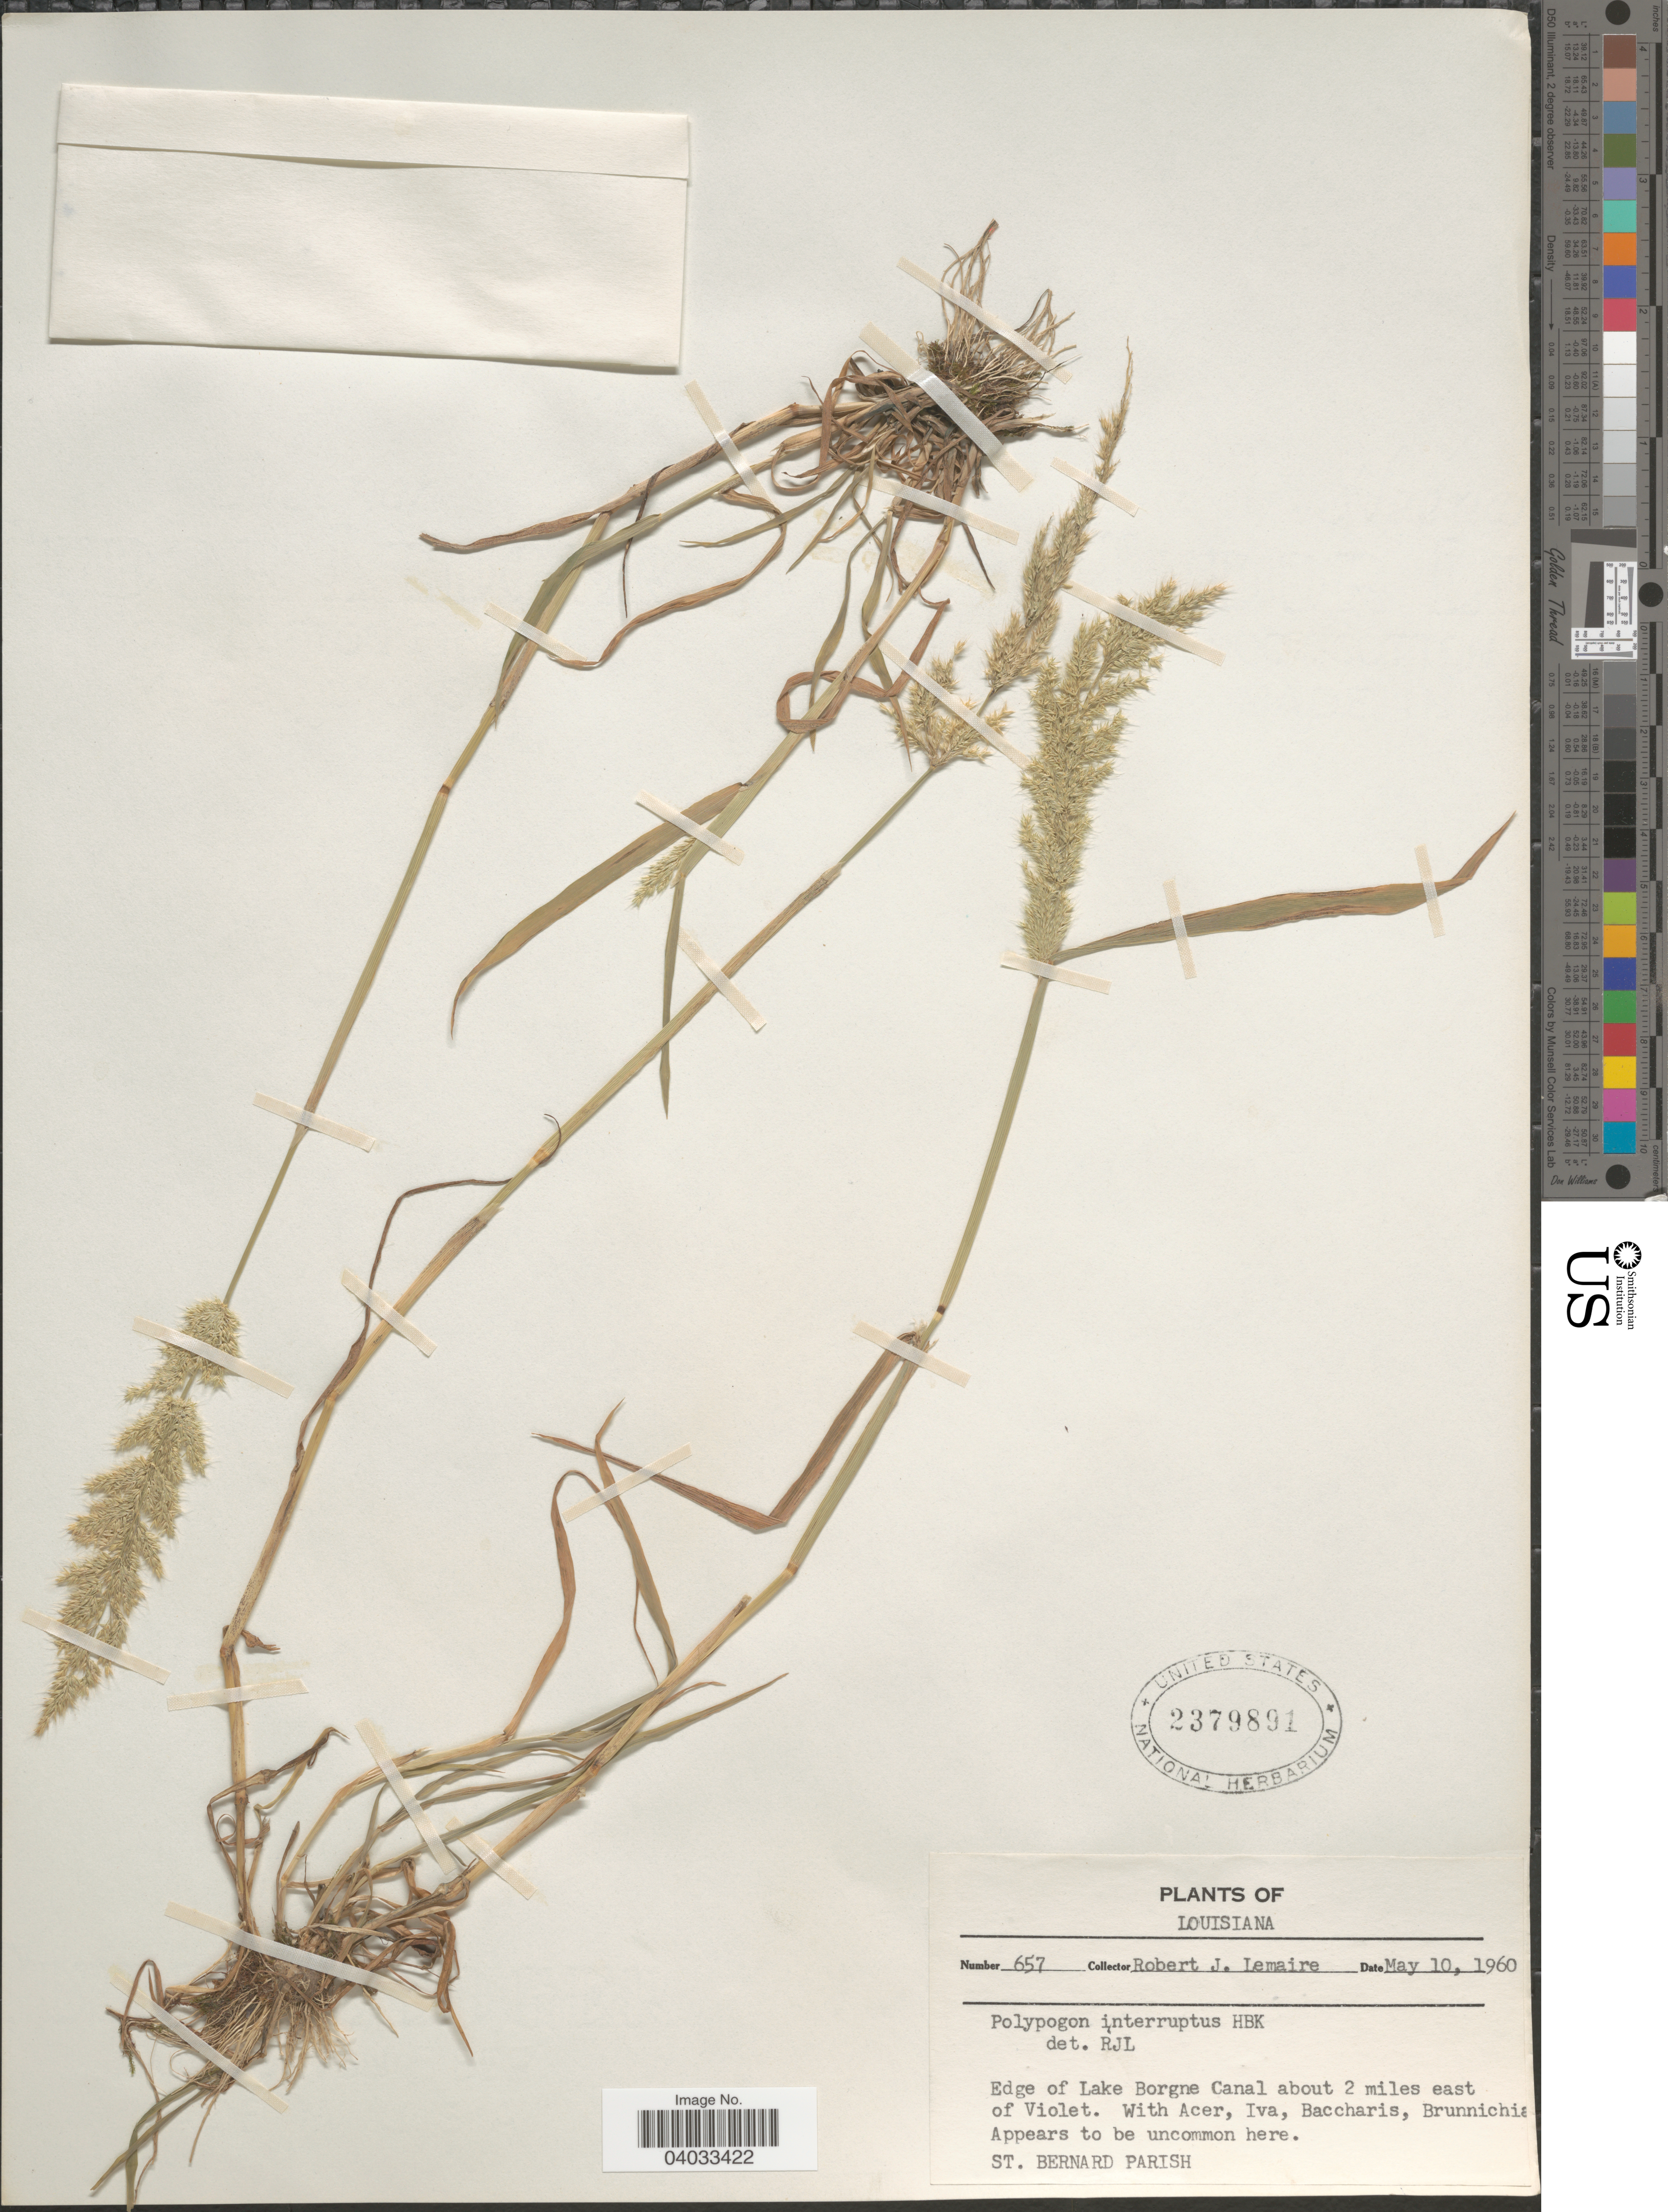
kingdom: Plantae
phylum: Tracheophyta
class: Liliopsida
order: Poales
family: Poaceae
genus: Polypogon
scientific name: Polypogon interruptus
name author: Kunth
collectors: R. J. Lemaire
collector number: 657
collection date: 1960-05-10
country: United States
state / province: Louisiana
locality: Edge of Lake Borgne Canal about 2 miles east of Violet. St. Bernard Parish.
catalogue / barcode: US 2379891